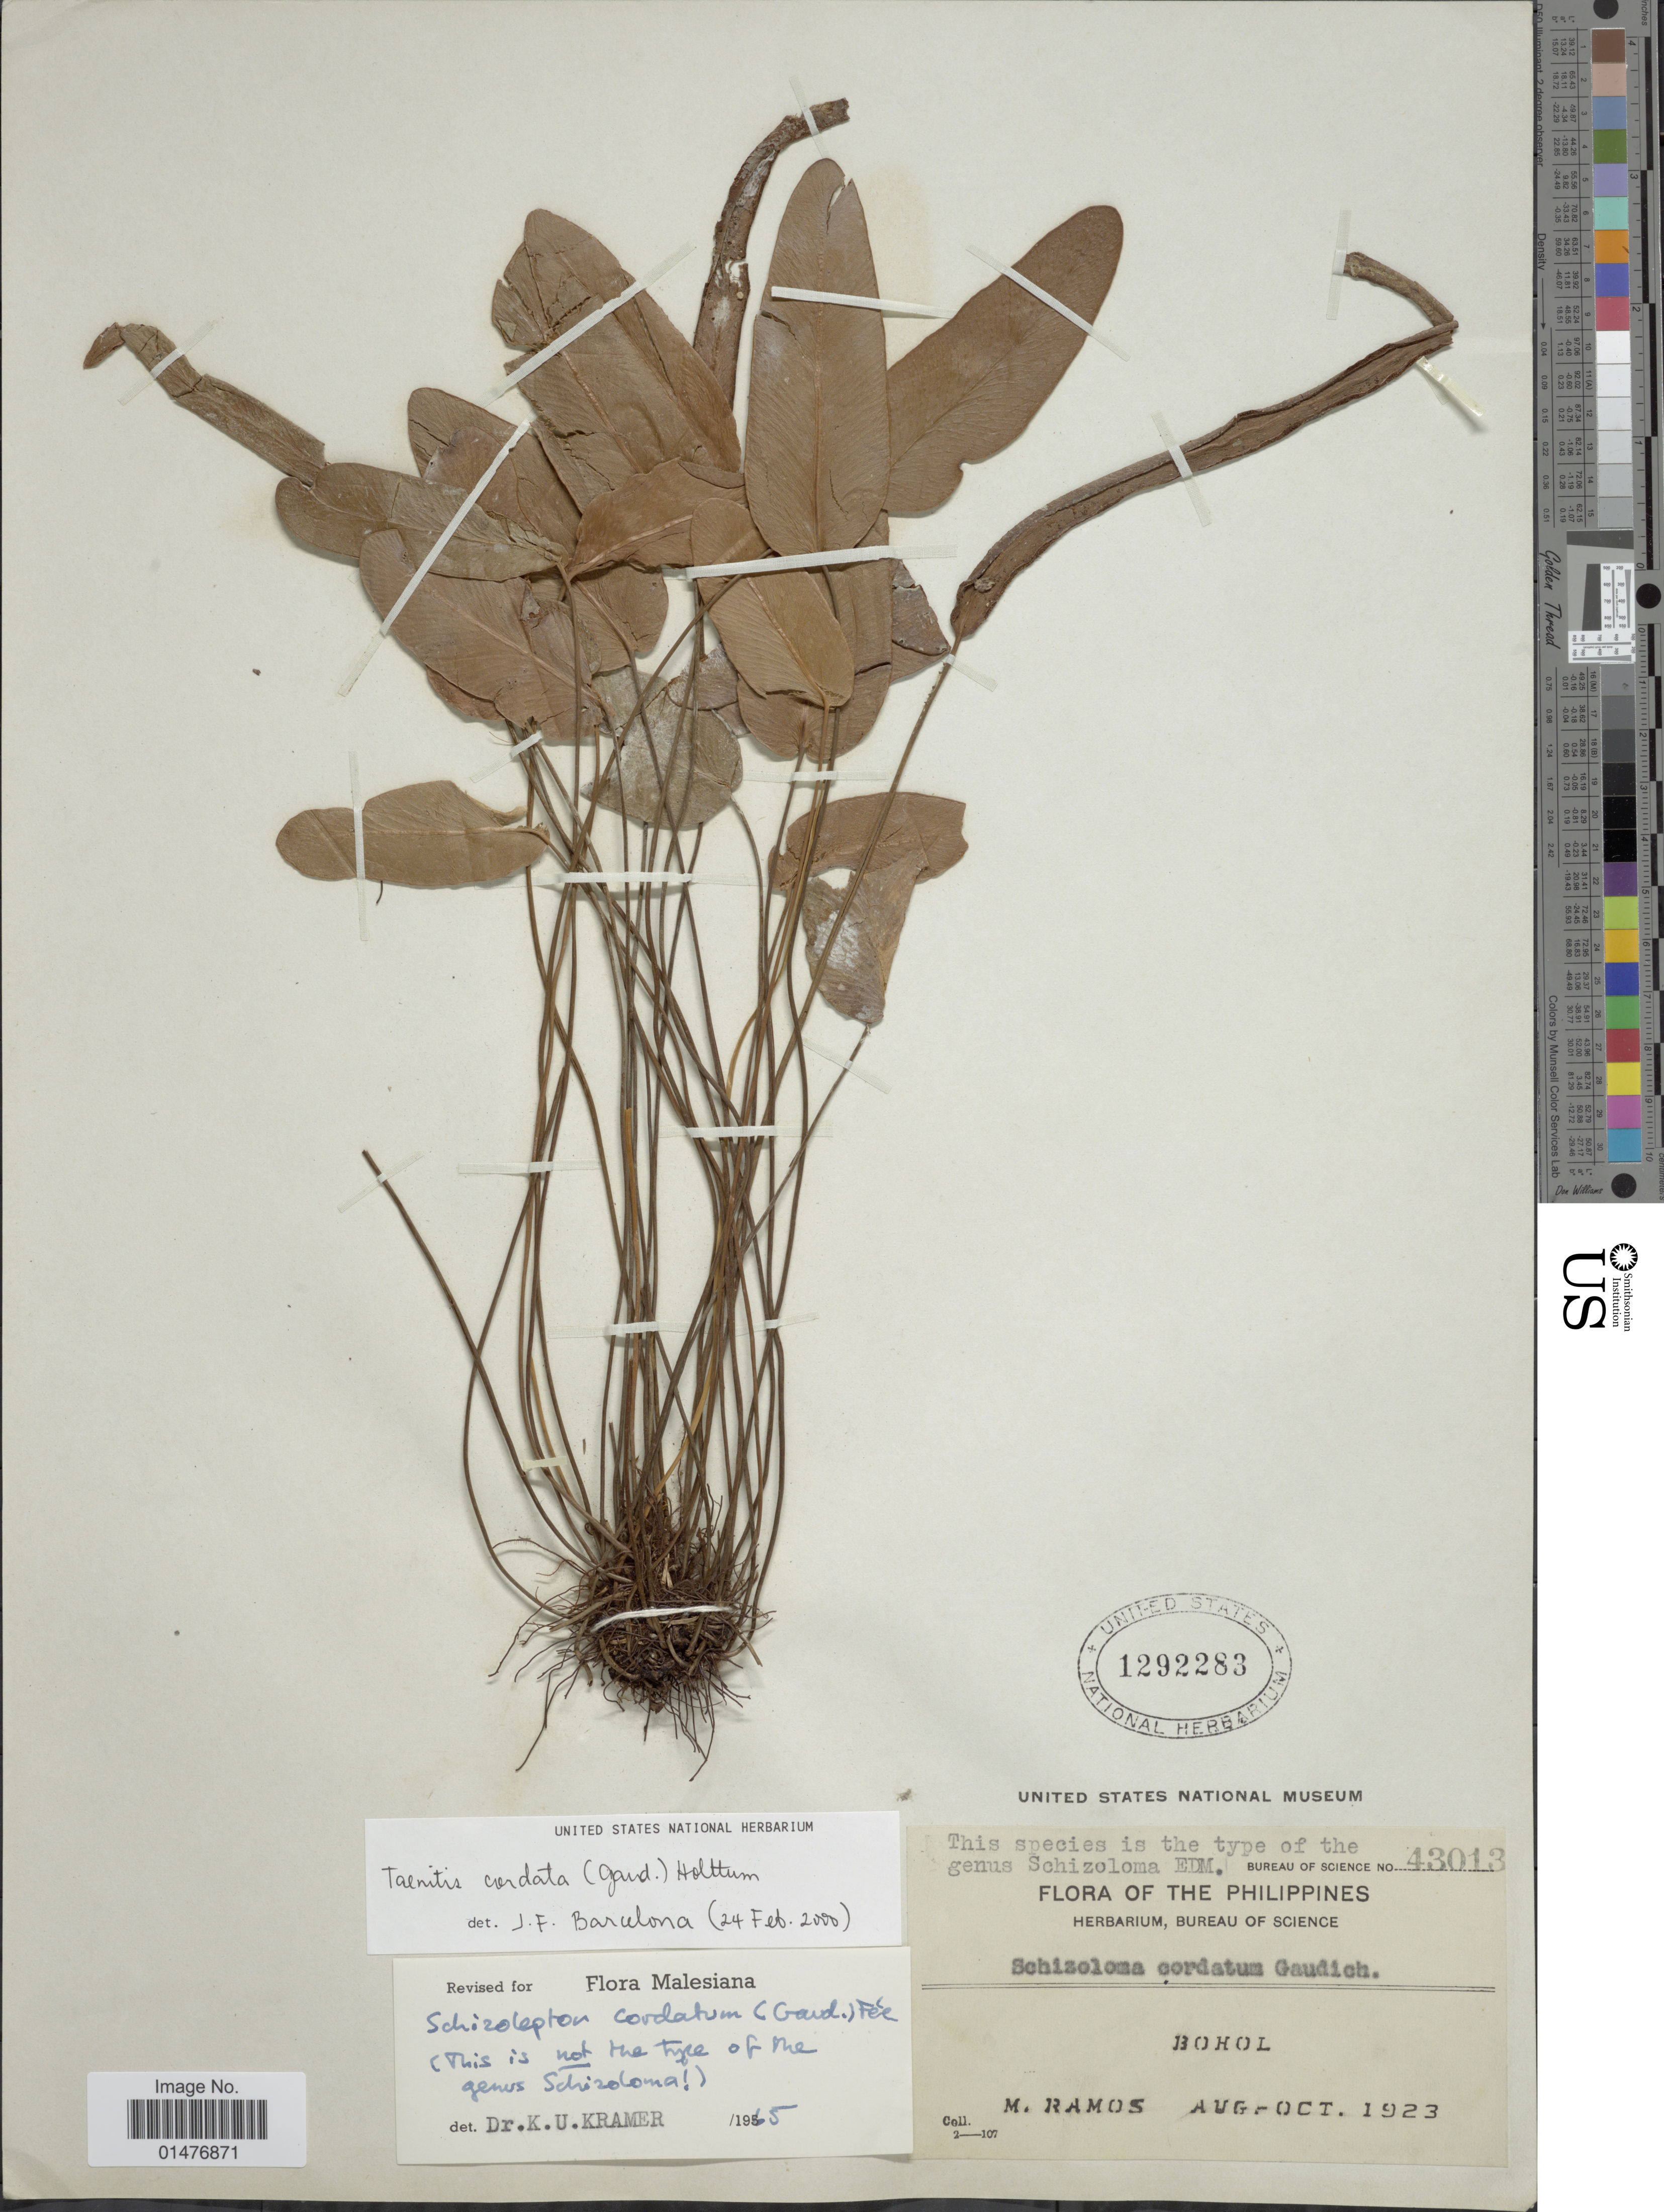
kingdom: Plantae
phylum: Tracheophyta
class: Polypodiopsida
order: Polypodiales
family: Pteridaceae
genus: Taenitis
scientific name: Taenitis cordata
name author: (Gaudich.) Holttum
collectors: M. Ramos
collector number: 43013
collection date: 1923-08/1923-10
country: Philippines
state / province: Central Visayas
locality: Bohol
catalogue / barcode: US 1292283